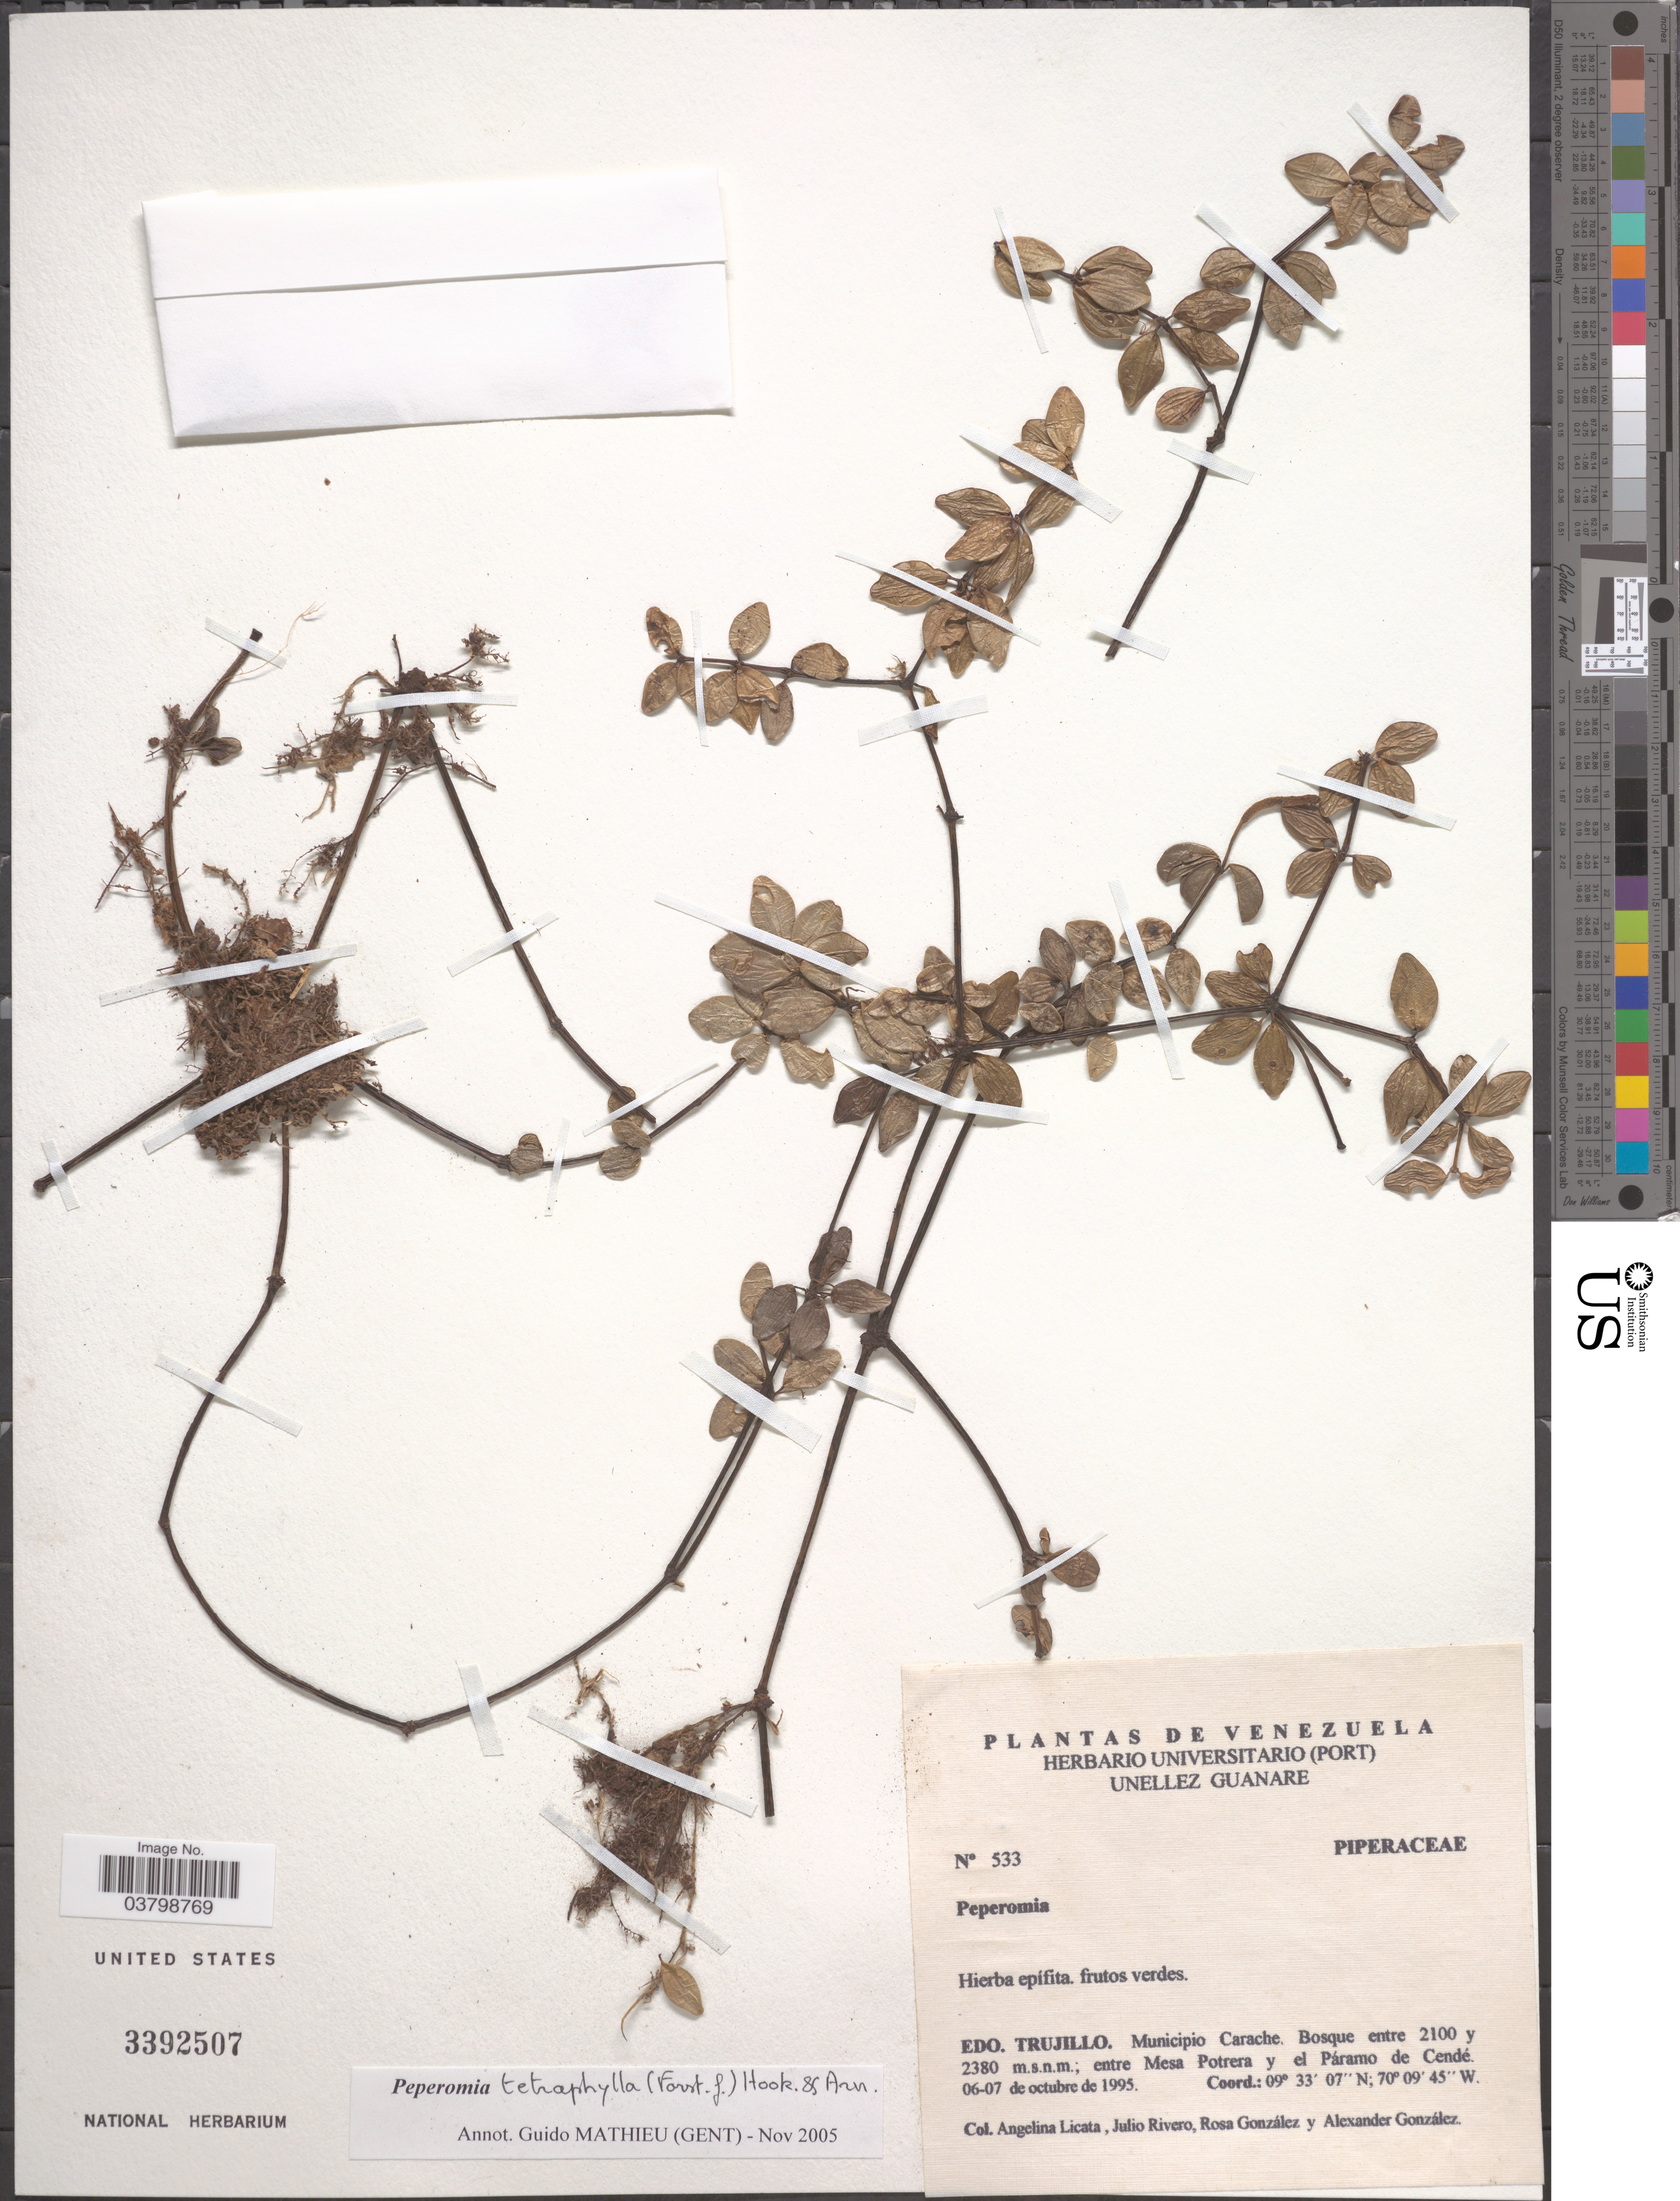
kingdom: Plantae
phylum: Tracheophyta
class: Magnoliopsida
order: Piperales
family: Piperaceae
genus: Peperomia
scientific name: Peperomia tetraphylla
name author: (G. Forst.) Hook. & Arn.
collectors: A. Licata, J. Rivero, R. González & A. C. González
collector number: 533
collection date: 1995-10-06/1995-10-07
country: Venezuela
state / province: Trujillo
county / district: Carache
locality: Mesa Portera y el Páramo de Cendé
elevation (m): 2100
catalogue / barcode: US 3392507